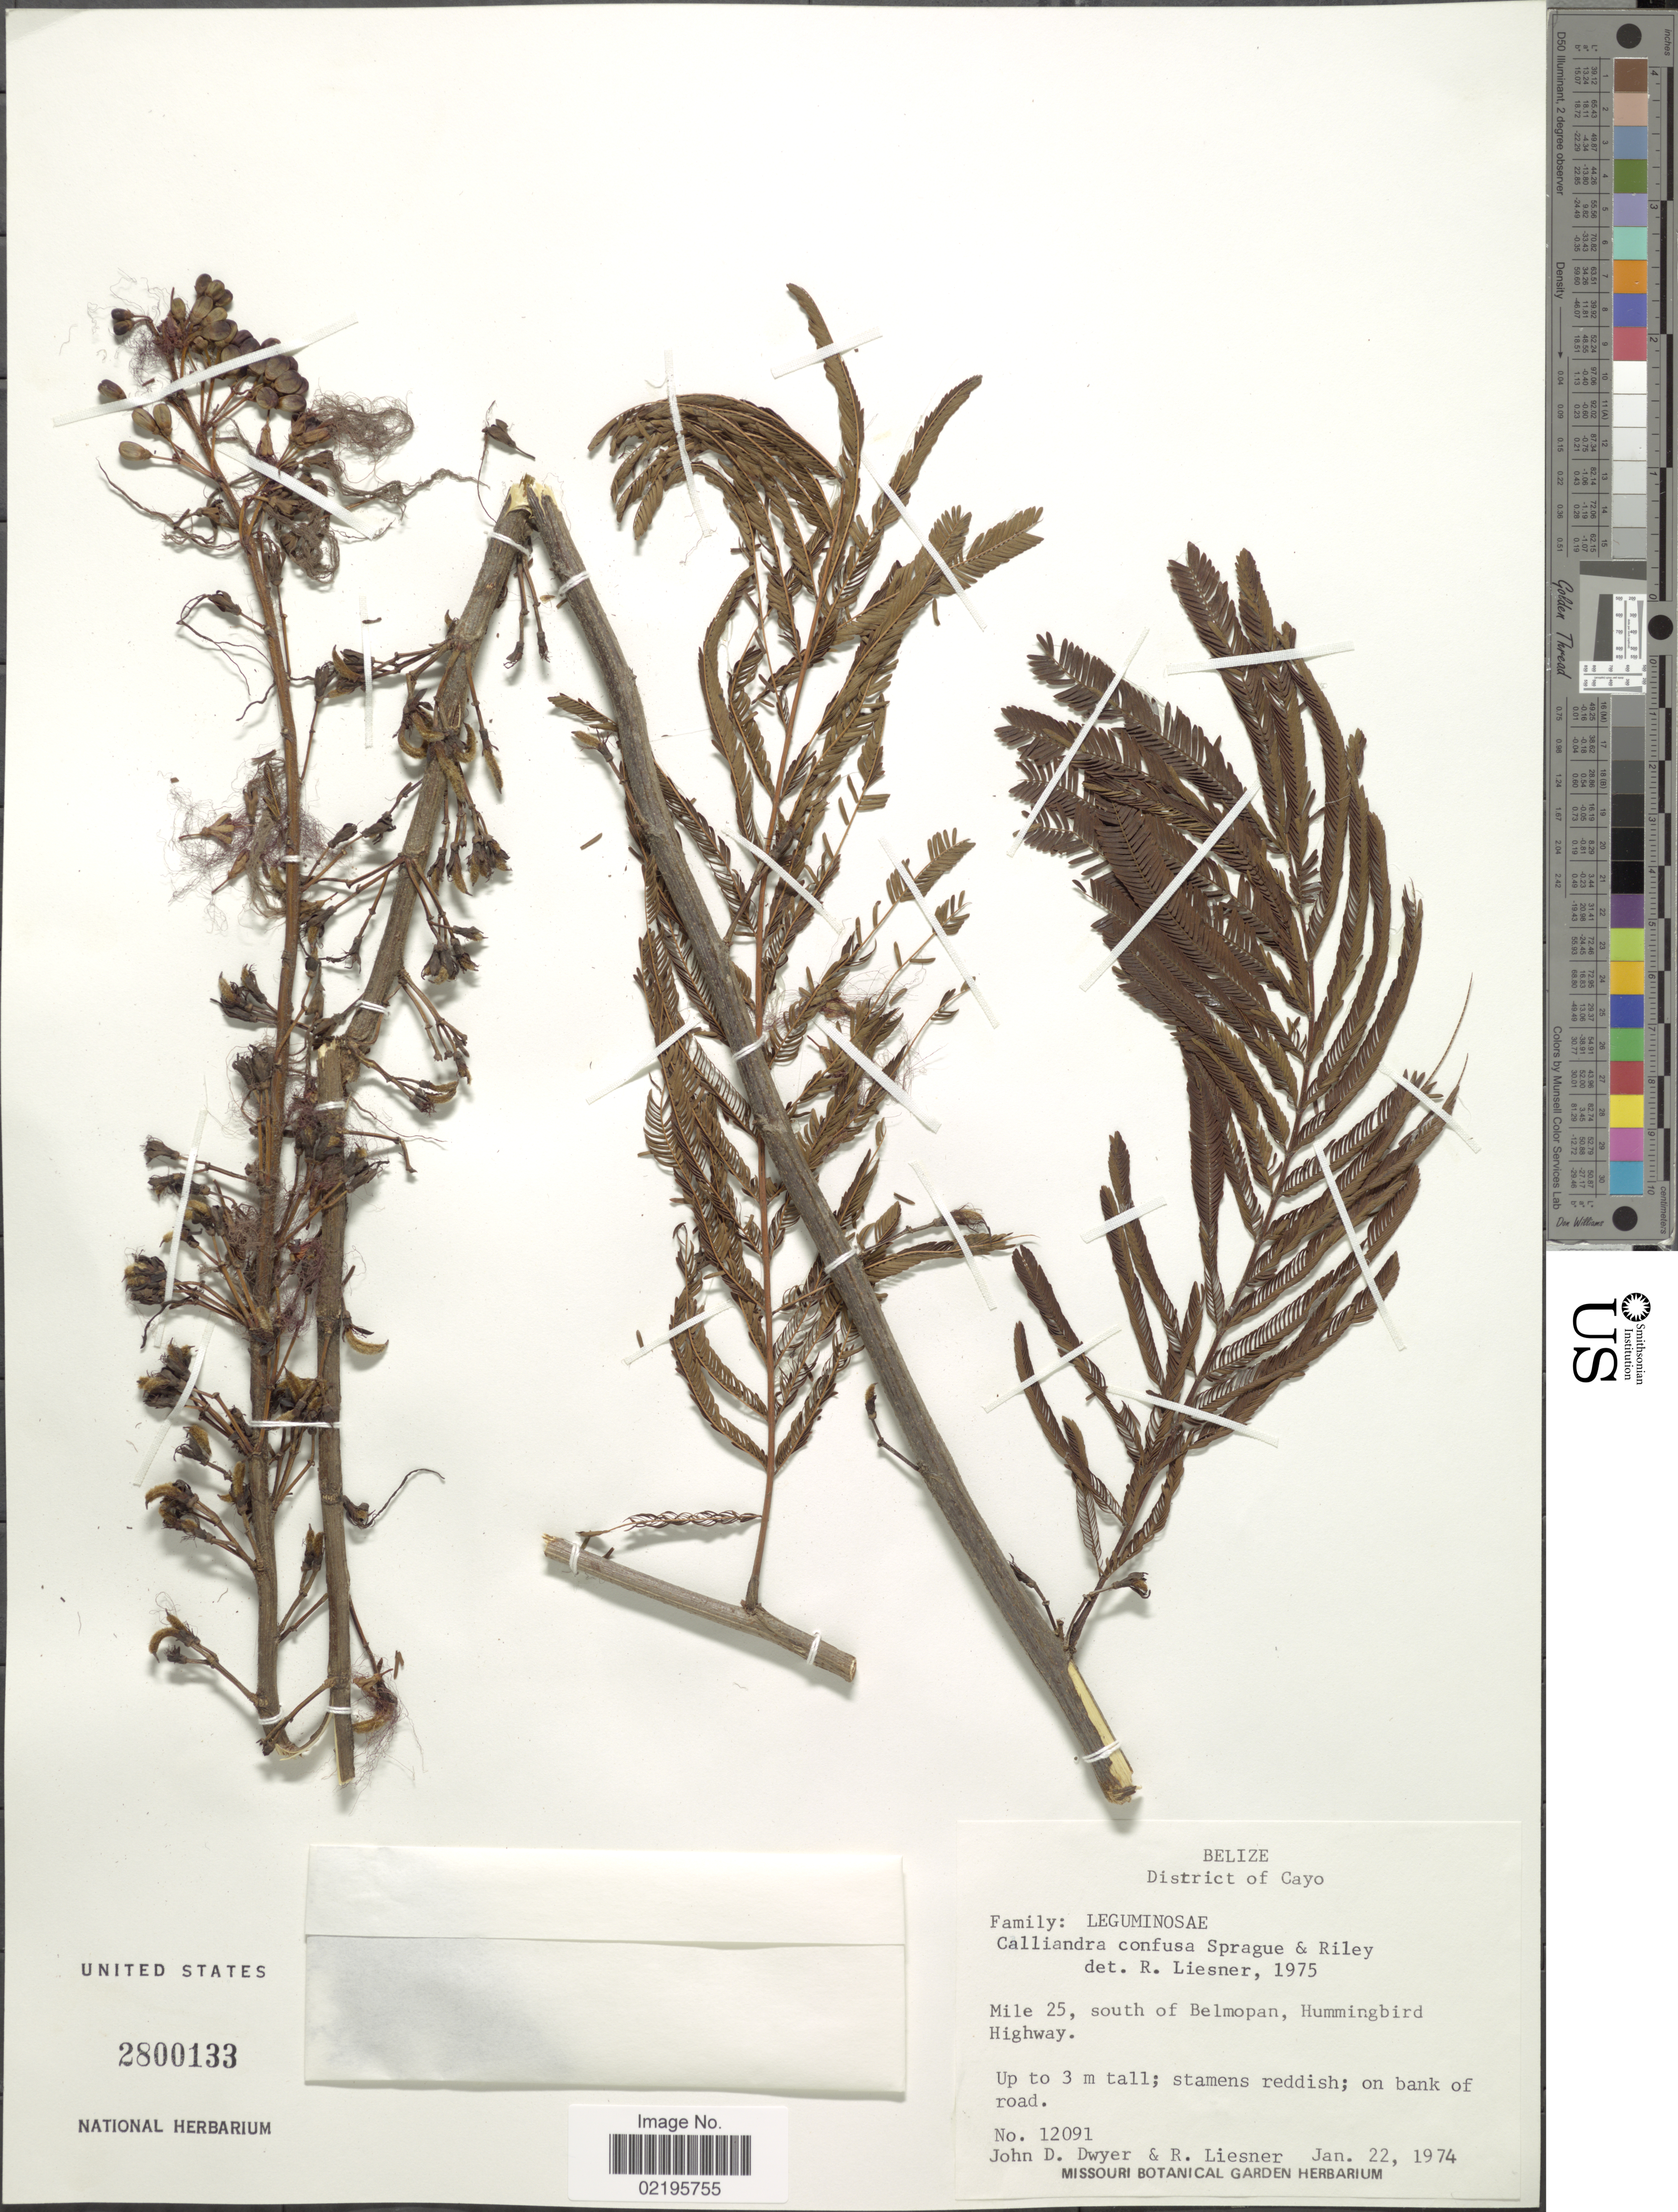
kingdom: Plantae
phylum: Tracheophyta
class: Magnoliopsida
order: Fabales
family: Fabaceae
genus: Calliandra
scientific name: Calliandra calothyrsus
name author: Meisn.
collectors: J. D. Dwyer & R. L. Liesner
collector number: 12091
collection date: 1974-01-22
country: Belize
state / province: Cayo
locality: District Cayo, Mile 25, south of Belmopan, Hummingbird Highway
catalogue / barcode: US 2800133